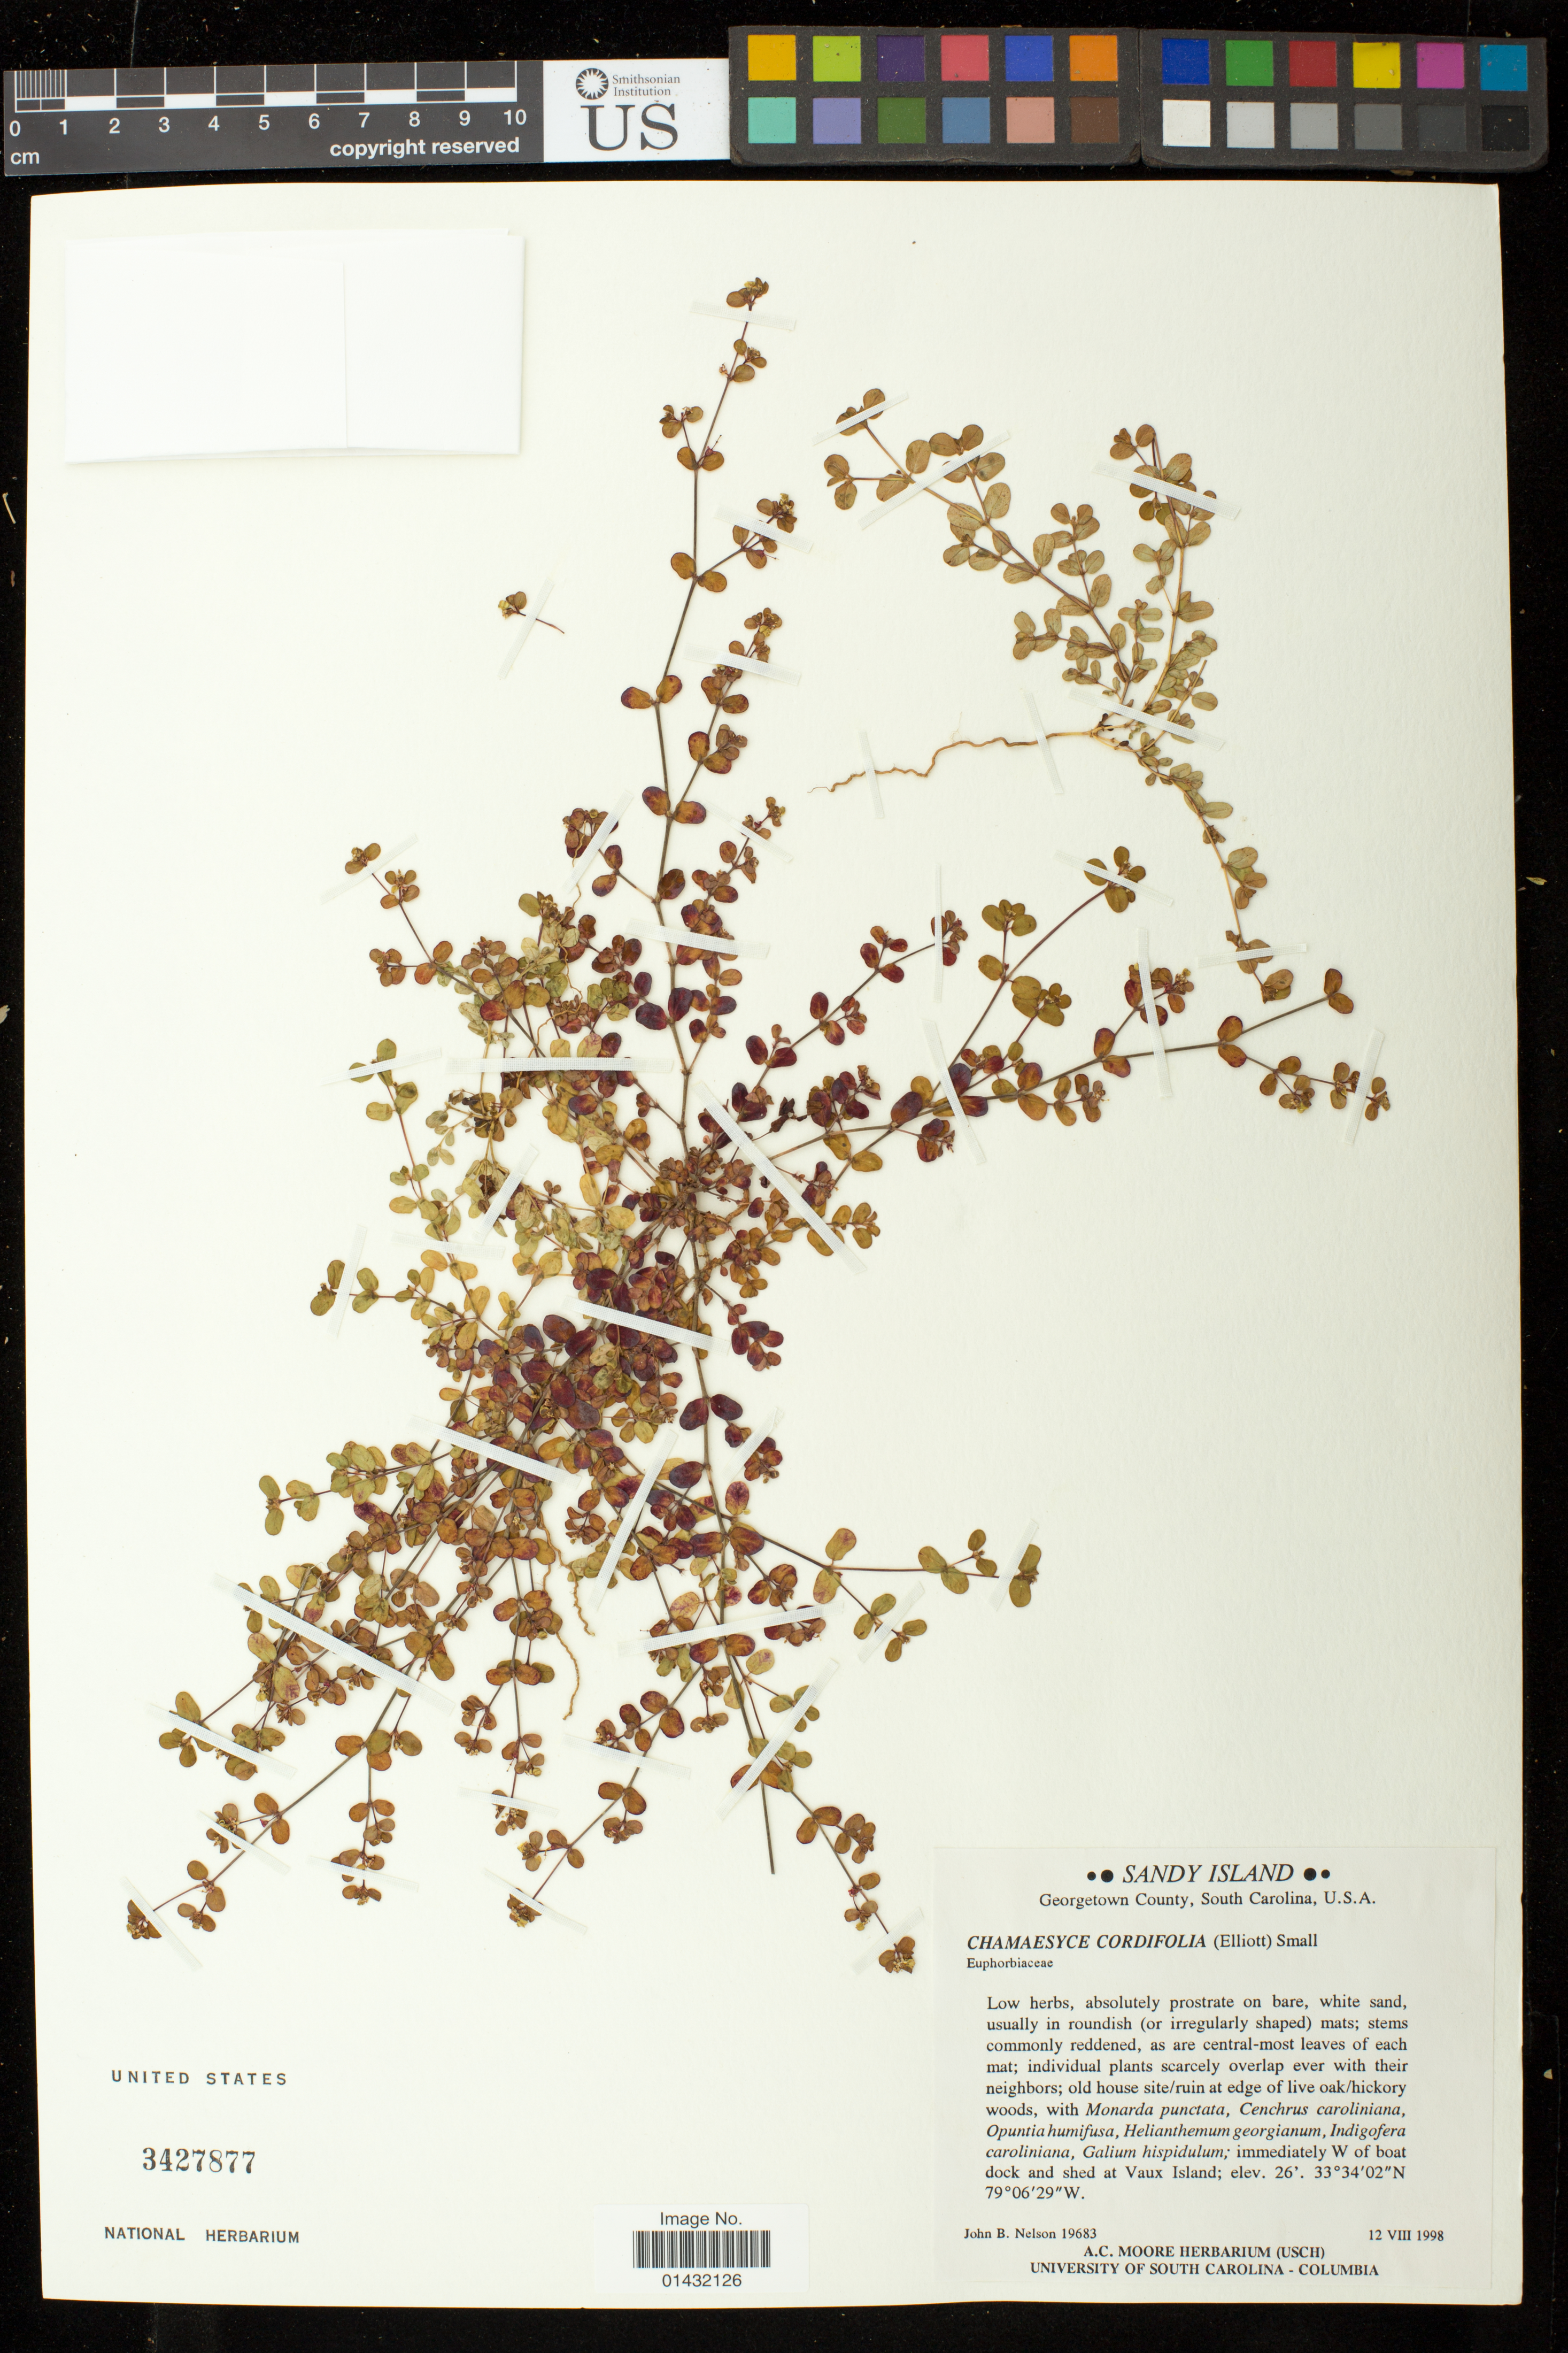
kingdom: Plantae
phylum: Tracheophyta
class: Magnoliopsida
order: Malpighiales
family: Euphorbiaceae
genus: Euphorbia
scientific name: Euphorbia cordifolia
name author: C.A. Mey. & Boiss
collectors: J. B. Nelson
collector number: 19683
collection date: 1998-08-12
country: United States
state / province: South Carolina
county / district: Georgetown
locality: Sandy Island; Immediately W of boat dock and shed at Vaux Island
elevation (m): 8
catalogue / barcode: US 3427877